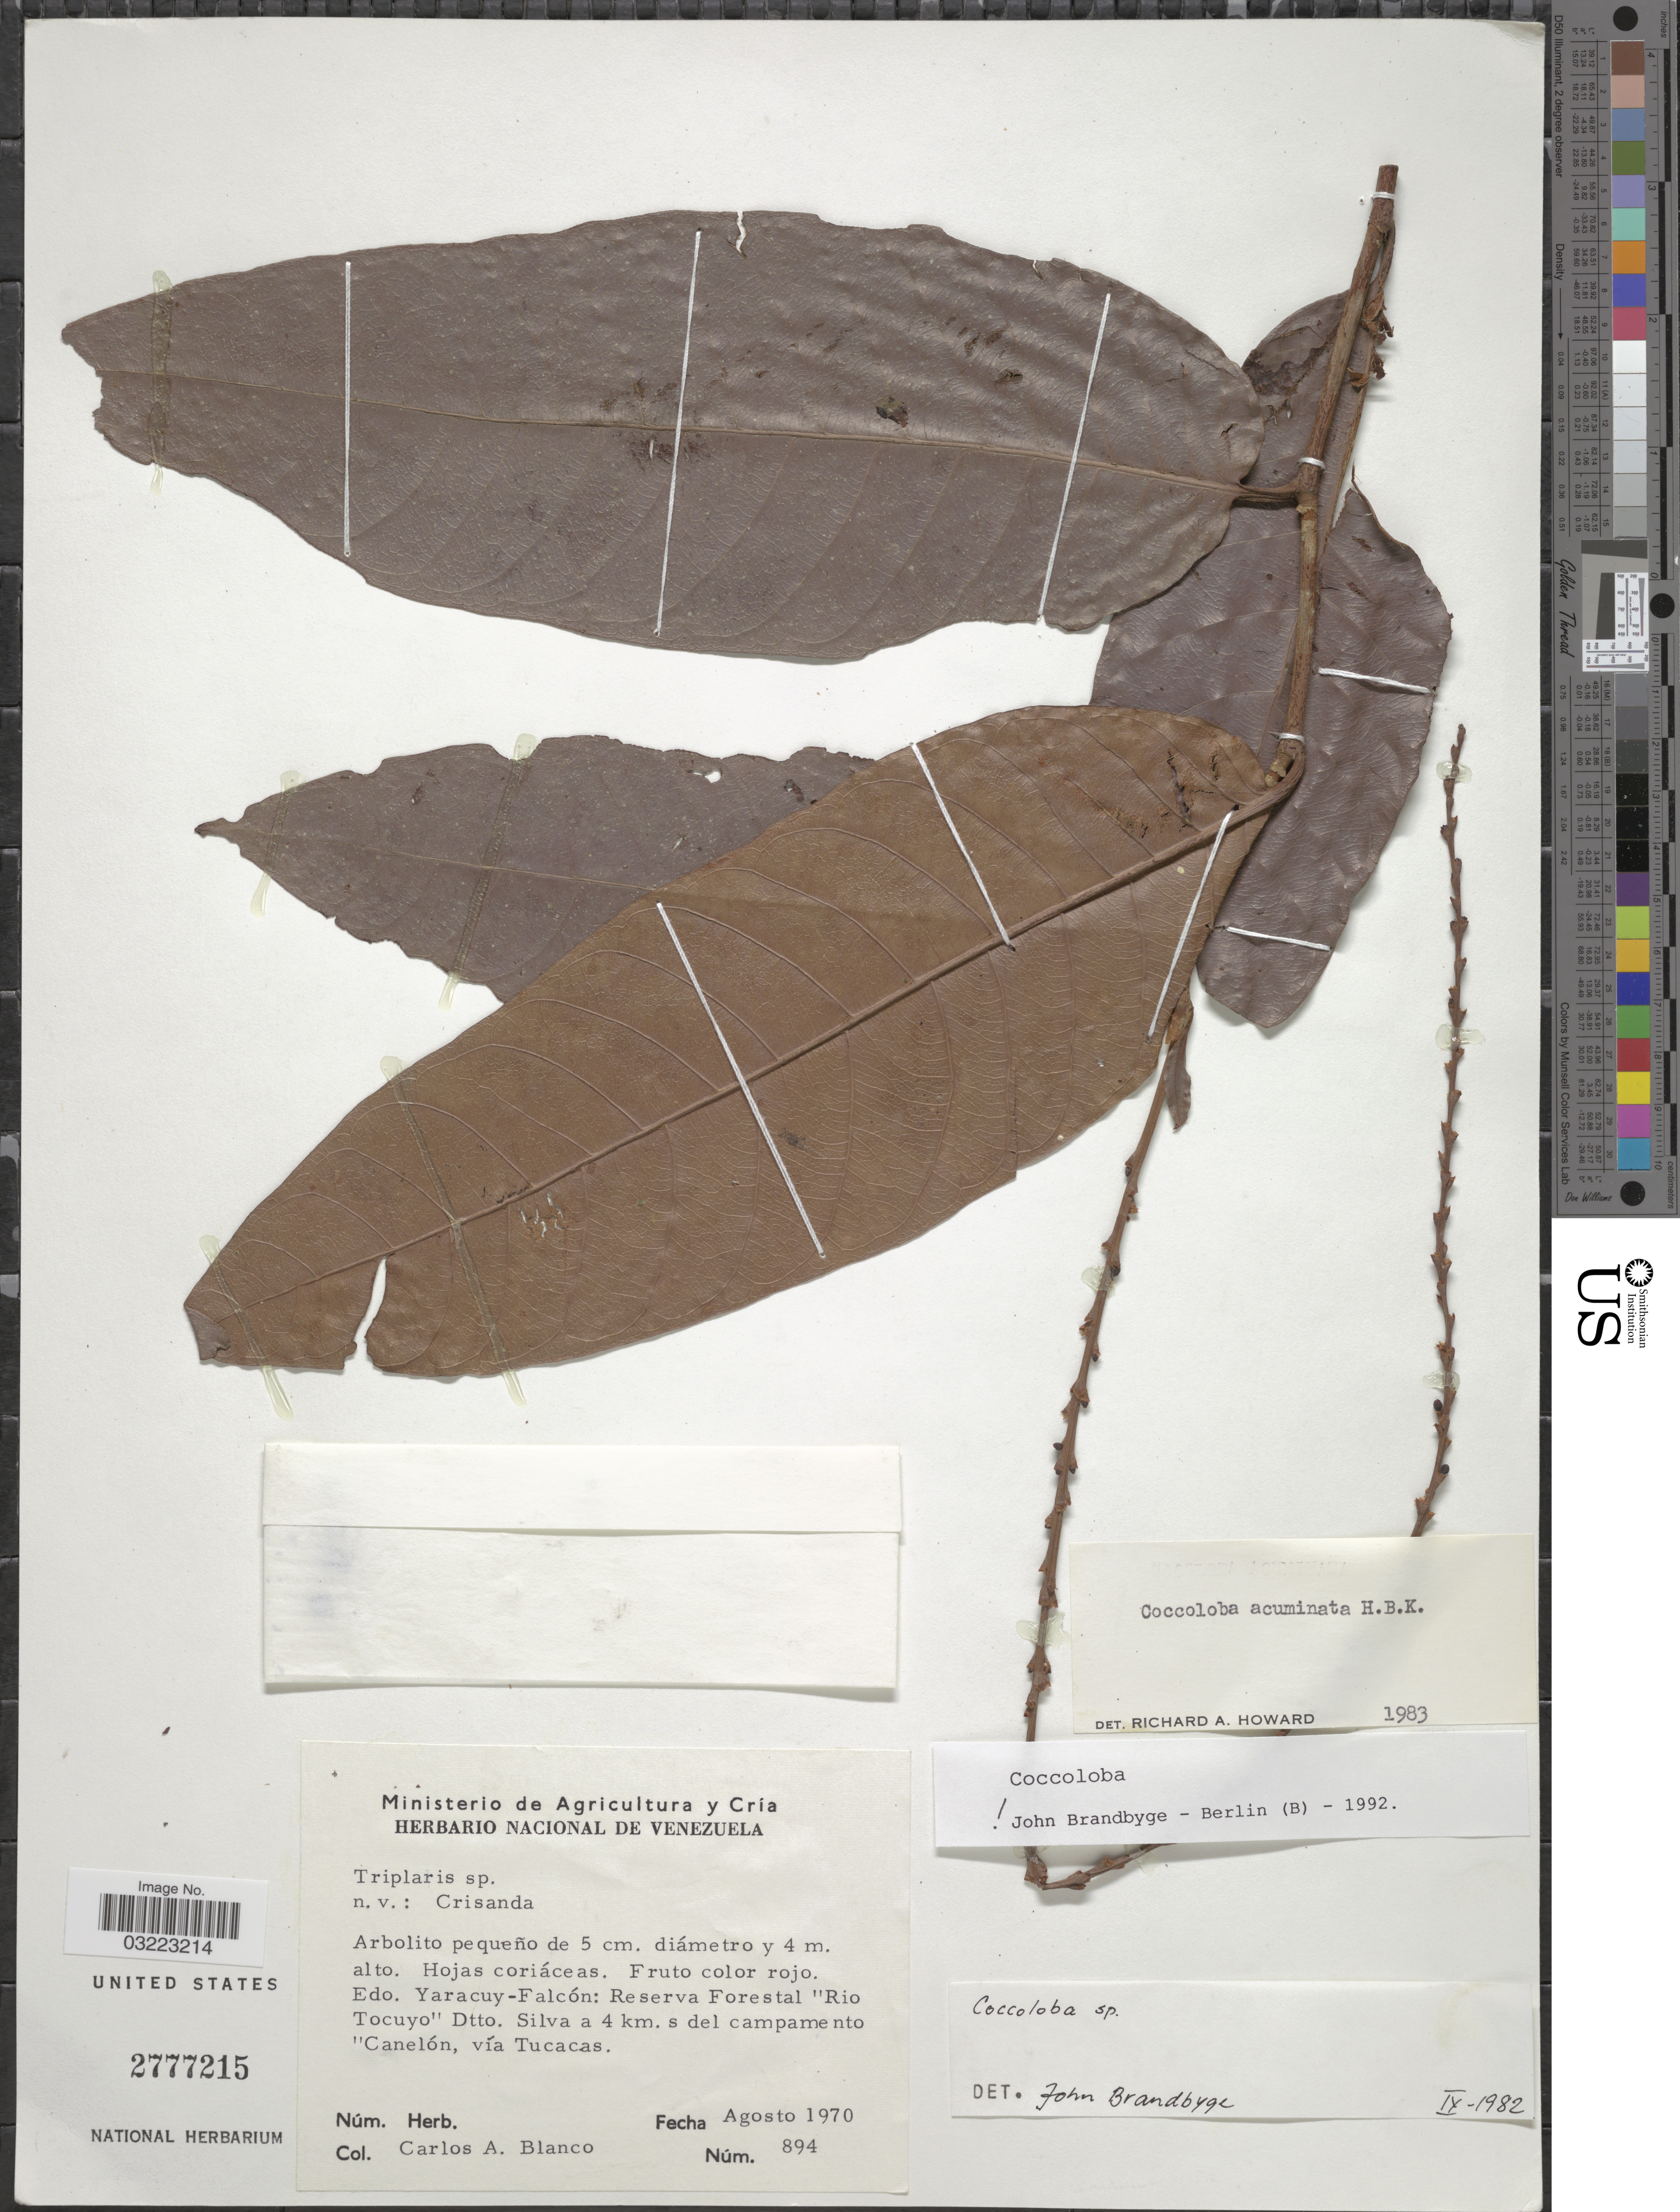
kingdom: Plantae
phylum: Tracheophyta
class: Magnoliopsida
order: Caryophyllales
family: Polygonaceae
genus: Coccoloba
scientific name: Coccoloba acuminata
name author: Kunth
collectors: C. A. Blanco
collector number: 894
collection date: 1970-08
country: Venezuela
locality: Edo. Yaracuy-Falcón: Reserva Forestal "Rio Tocuyo" Dtto. Silva a 4 km. s del campamento Canélon, vía Tucacas.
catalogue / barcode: US 2777215